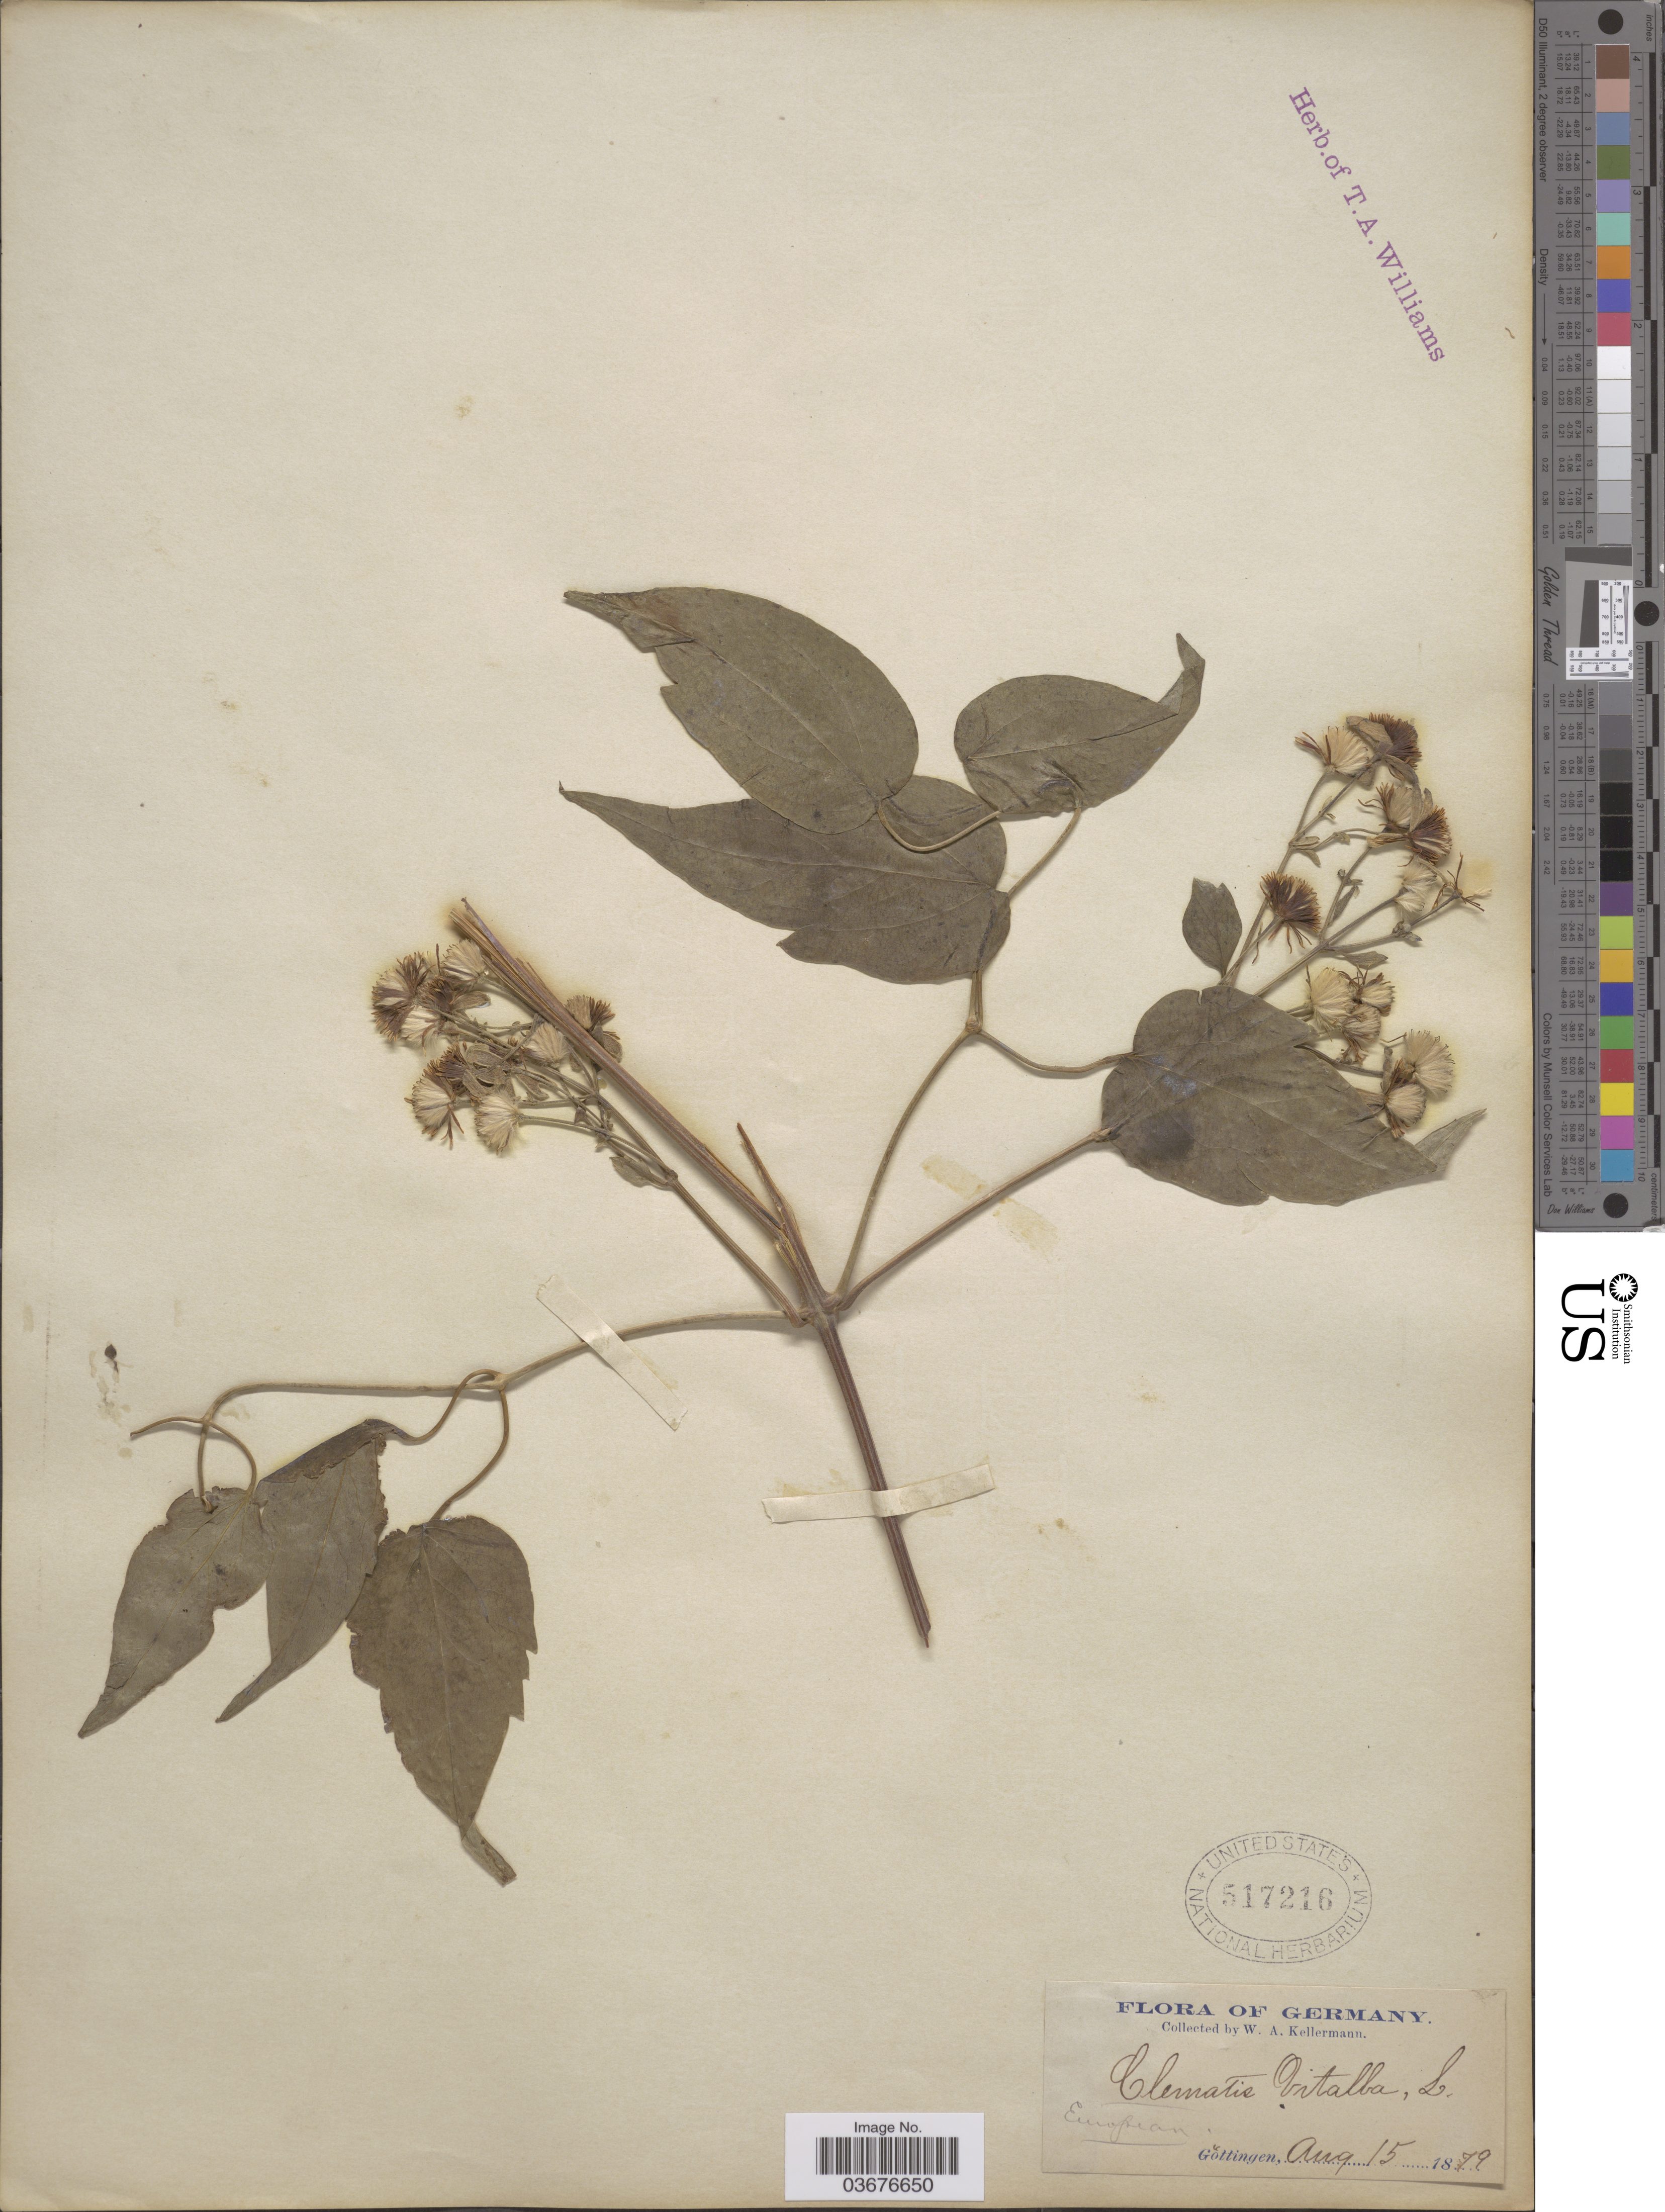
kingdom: Plantae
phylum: Tracheophyta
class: Magnoliopsida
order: Ranunculales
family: Ranunculaceae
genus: Clematis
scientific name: Clematis vitalba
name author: L.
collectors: W. A. Kellermann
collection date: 1879-08-15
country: Germany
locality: Göttingen.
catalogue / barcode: US 517216